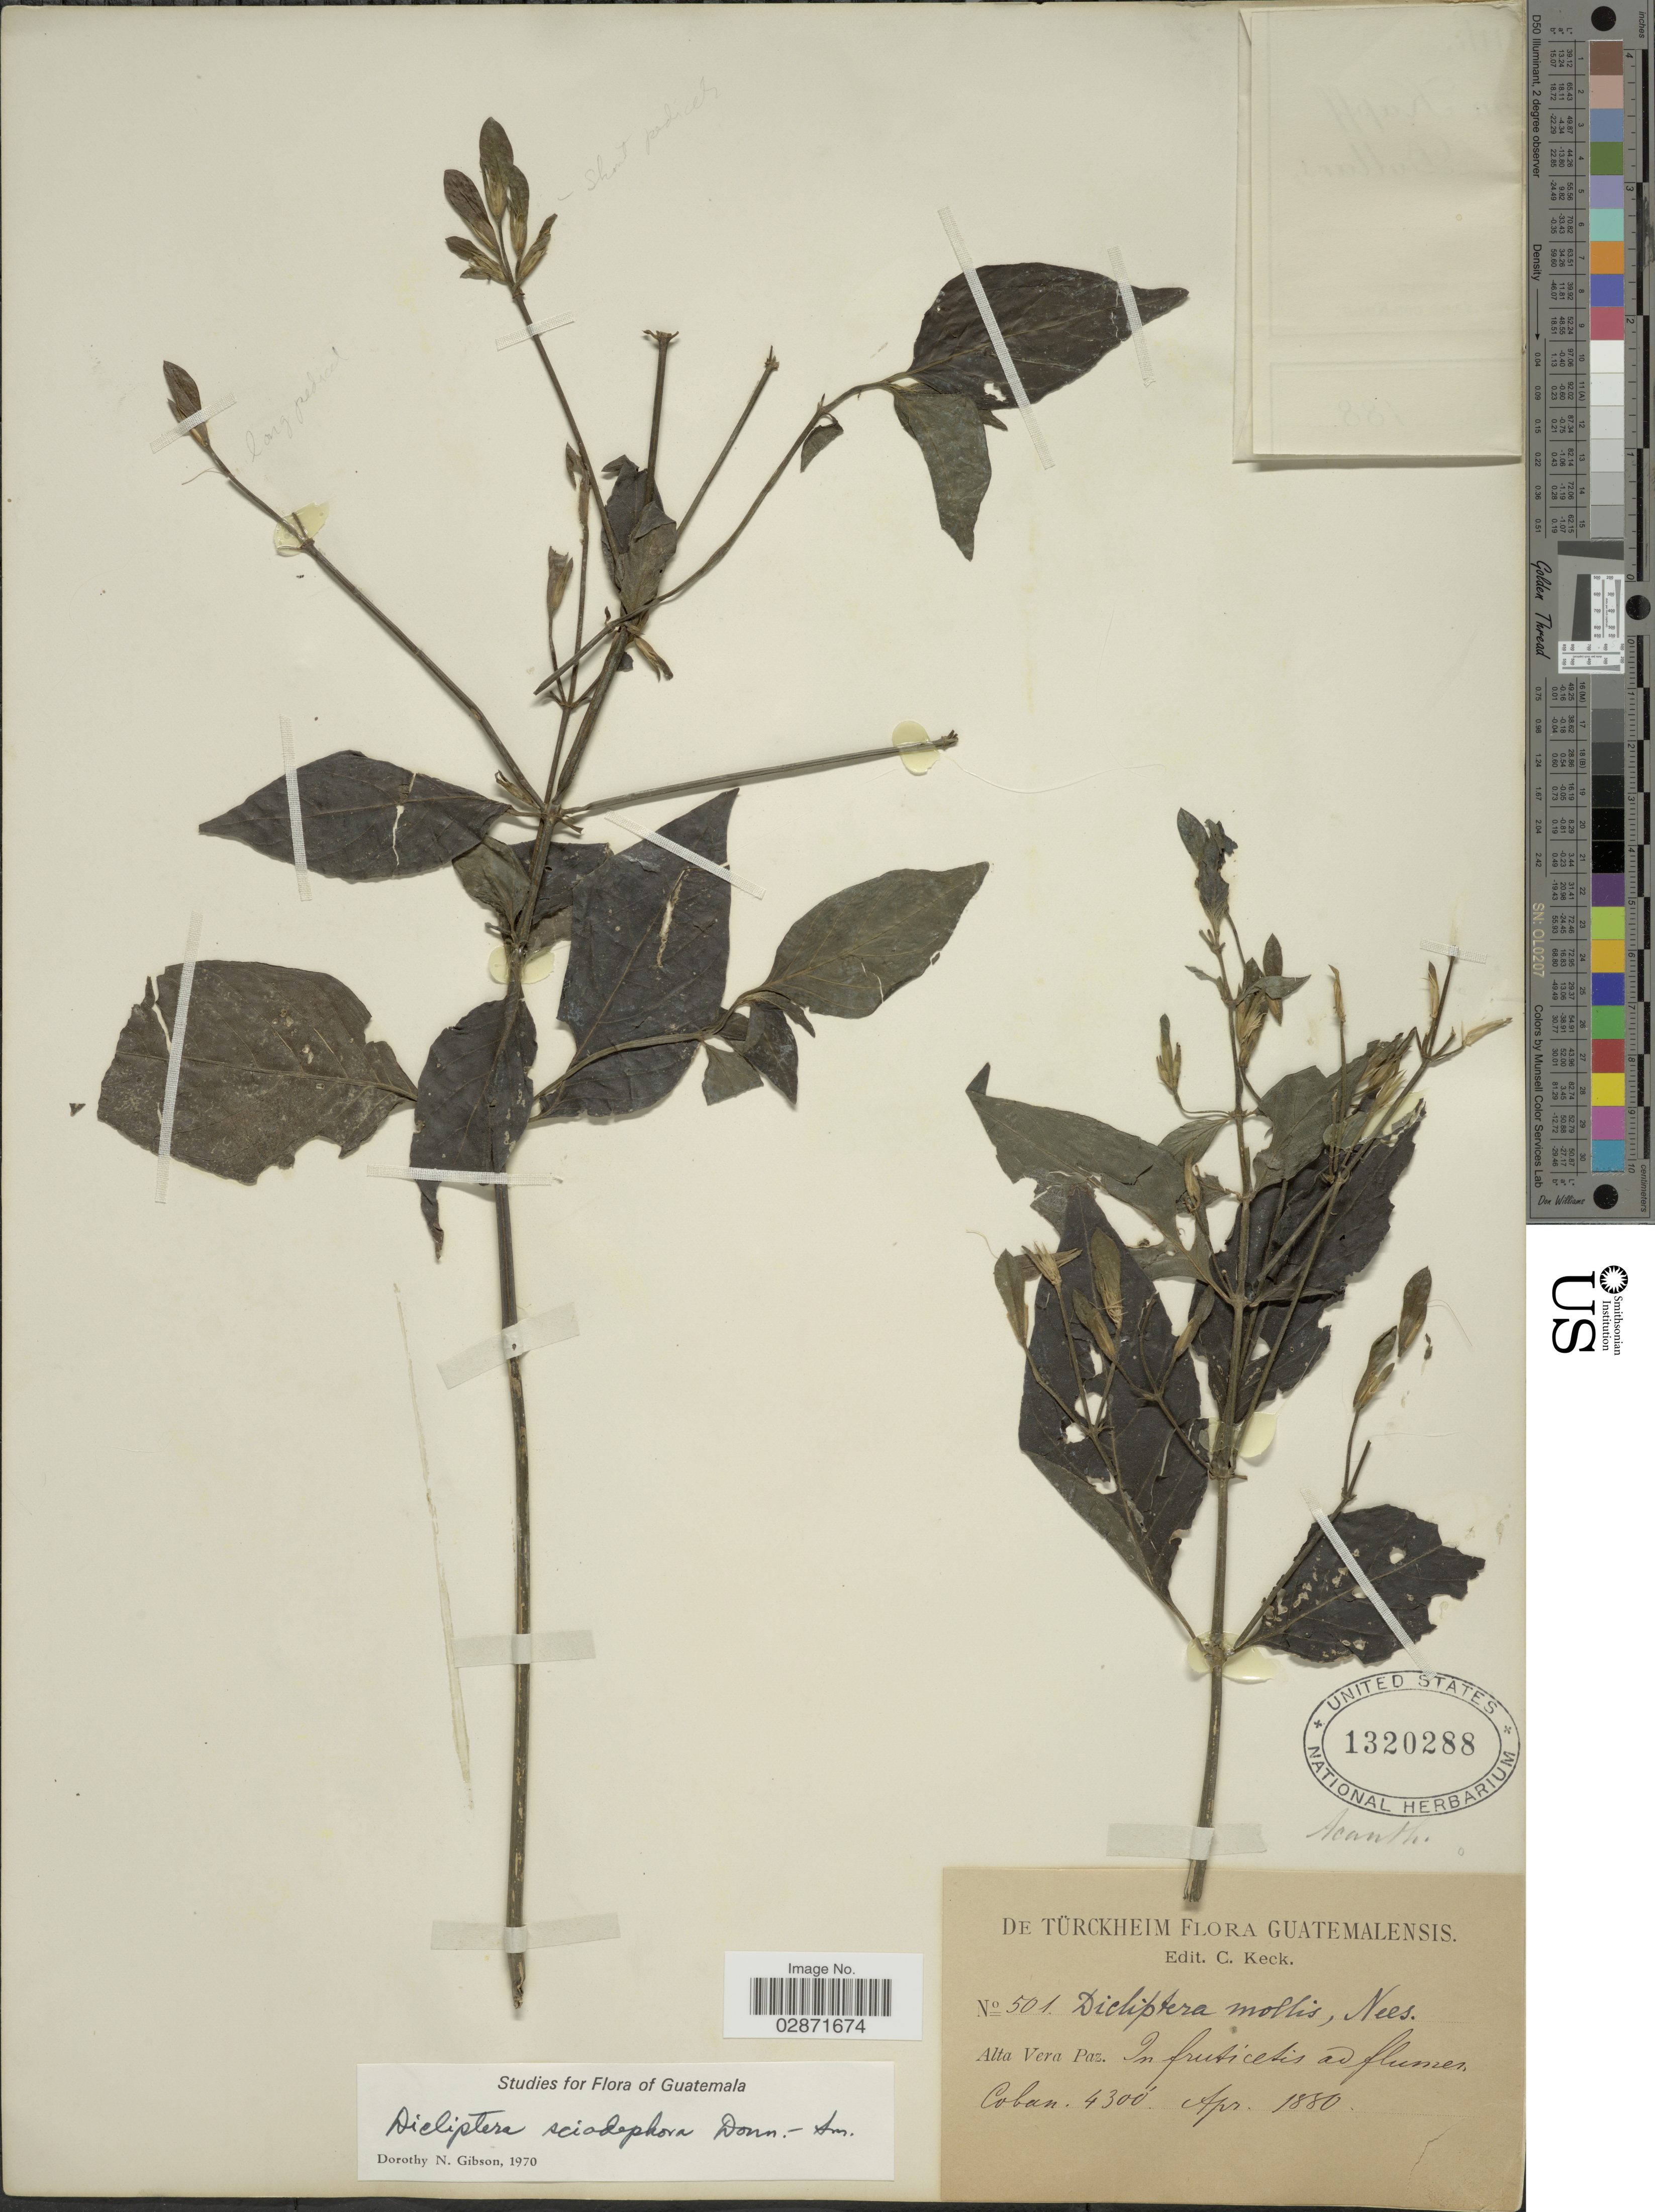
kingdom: Plantae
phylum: Tracheophyta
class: Magnoliopsida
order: Lamiales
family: Acanthaceae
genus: Dicliptera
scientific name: Dicliptera sciadephora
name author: Donn. Sm.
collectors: -. De Türckheim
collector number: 501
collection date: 1880-04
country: Guatemala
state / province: Alta Verapaz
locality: Alta Vera Paz, In fruticetis ad flumen, Coban.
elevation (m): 1311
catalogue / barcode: US 1320288